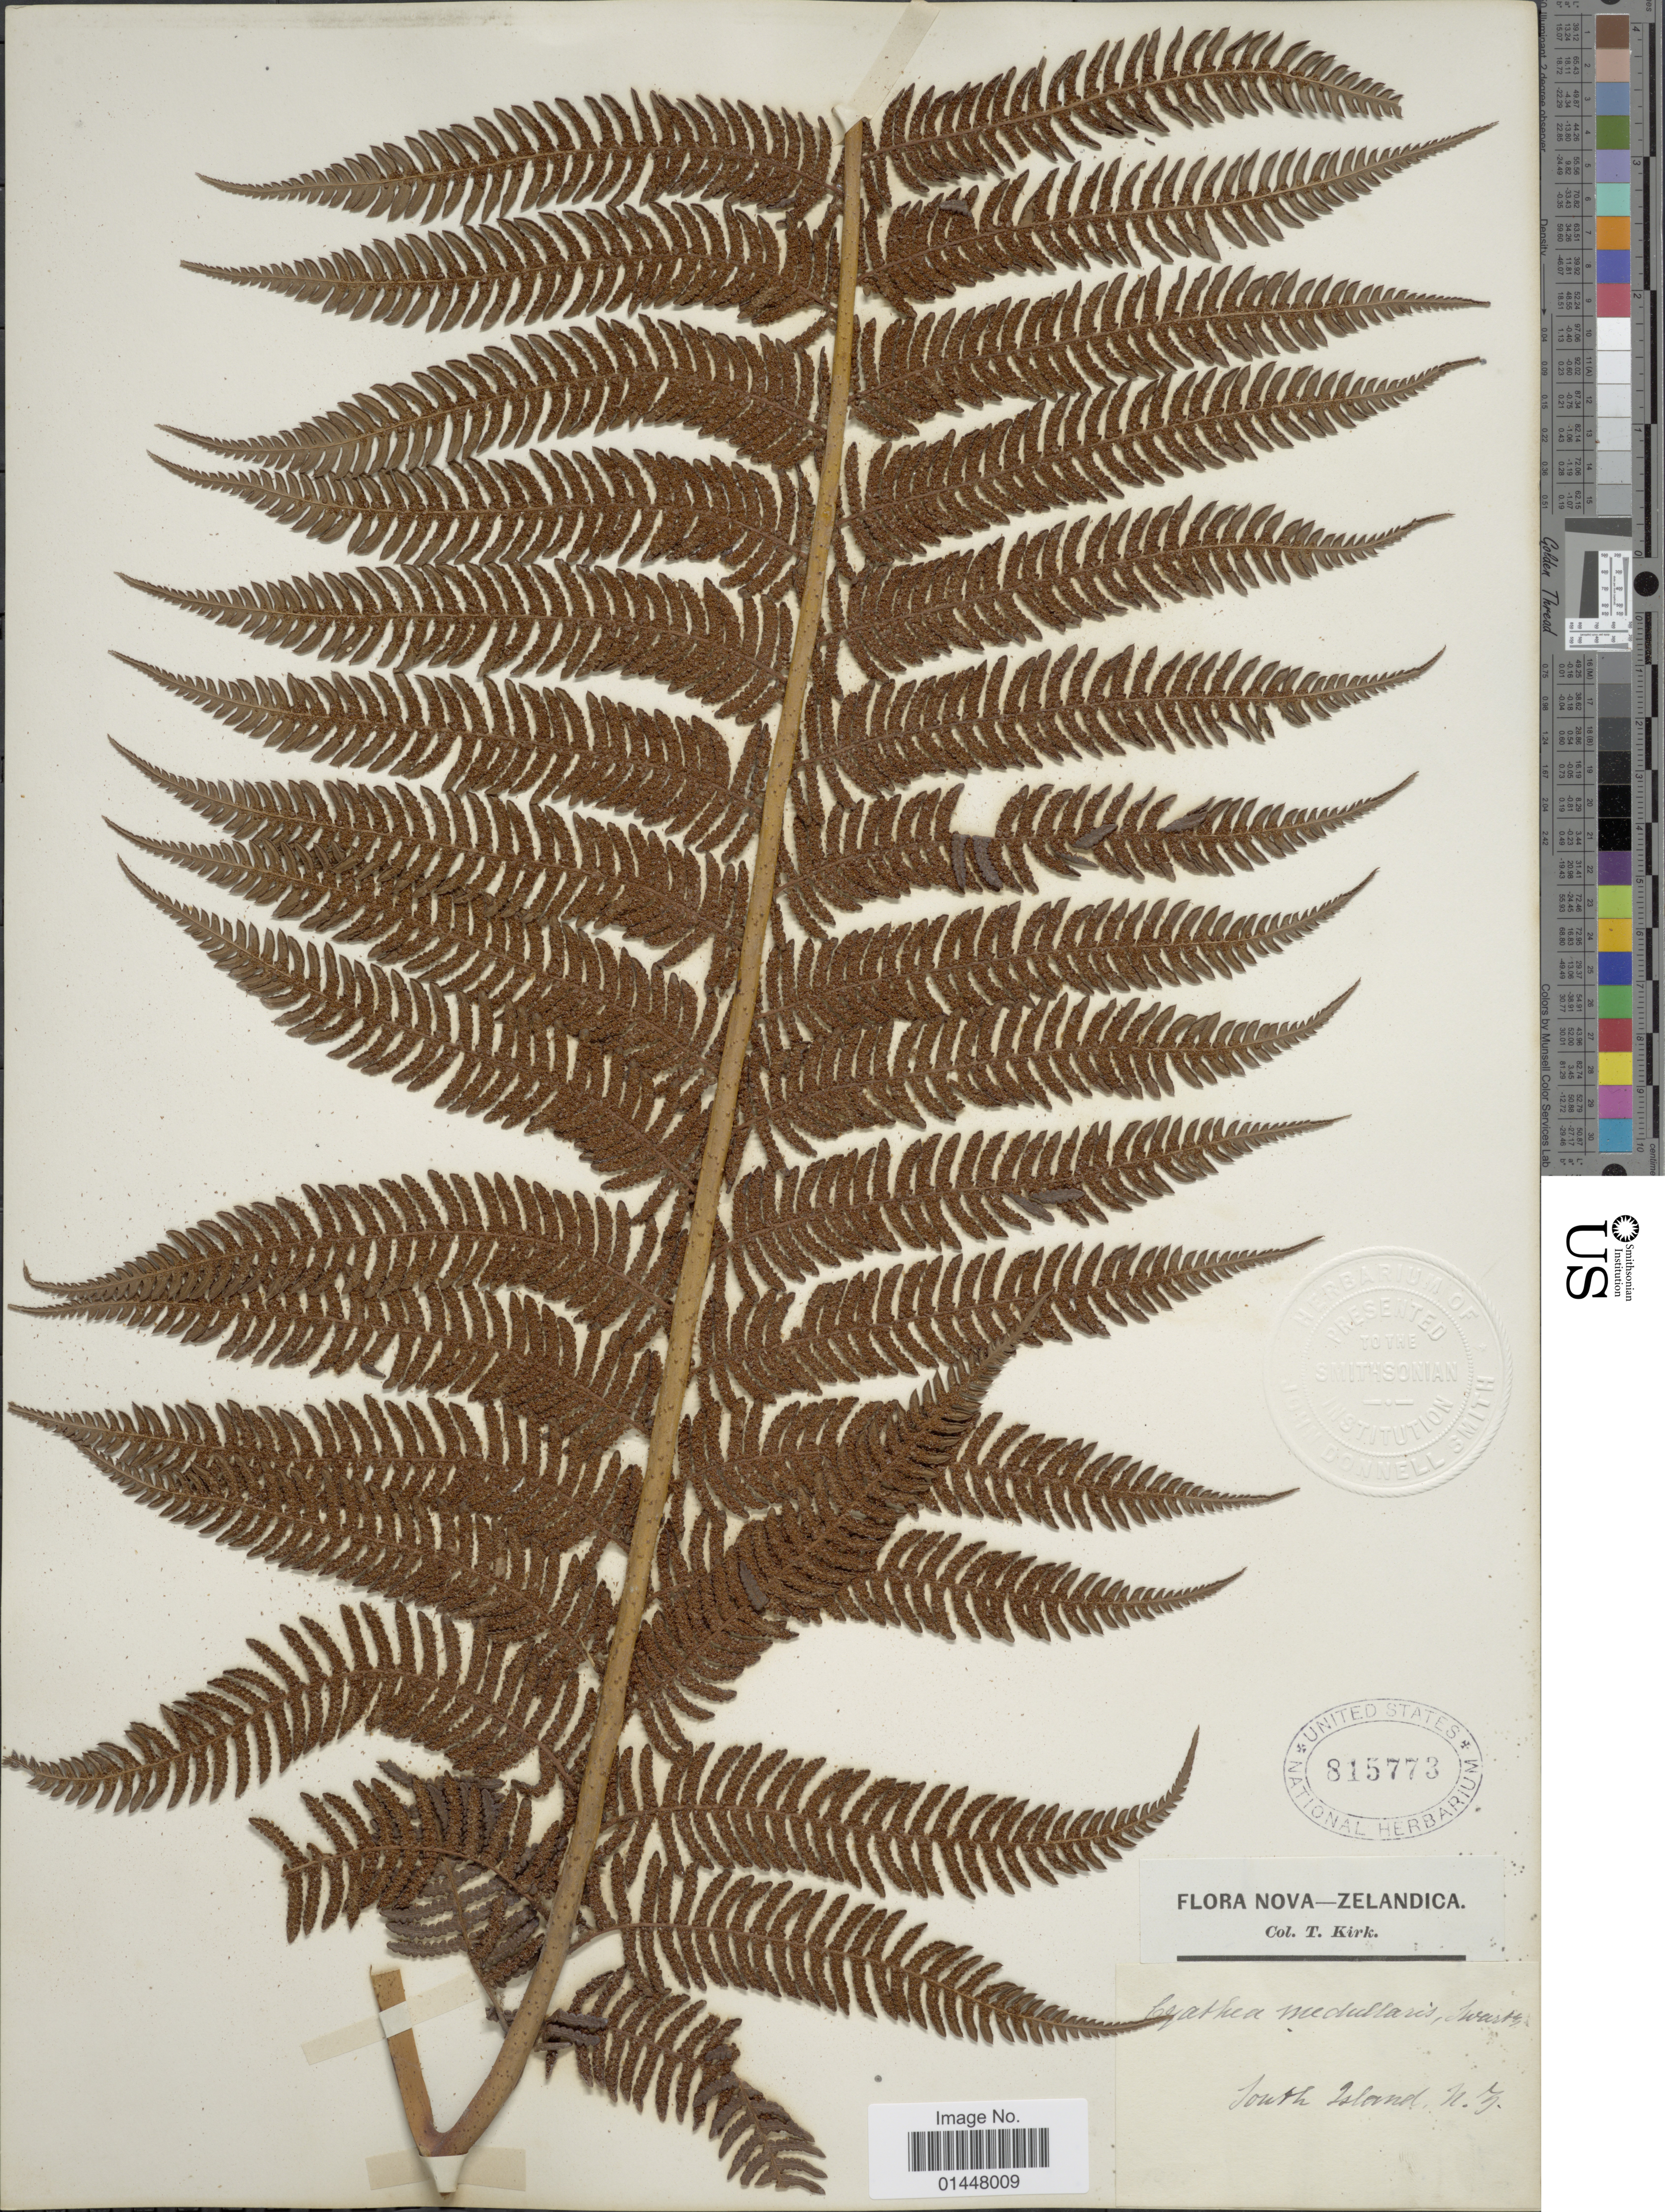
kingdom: Plantae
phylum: Tracheophyta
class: Polypodiopsida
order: Cyatheales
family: Cyatheaceae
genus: Sphaeropteris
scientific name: Sphaeropteris medullaris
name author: (G. Forst.) Bernh.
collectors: T. Kirk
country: New Zealand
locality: South island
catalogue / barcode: US 815773